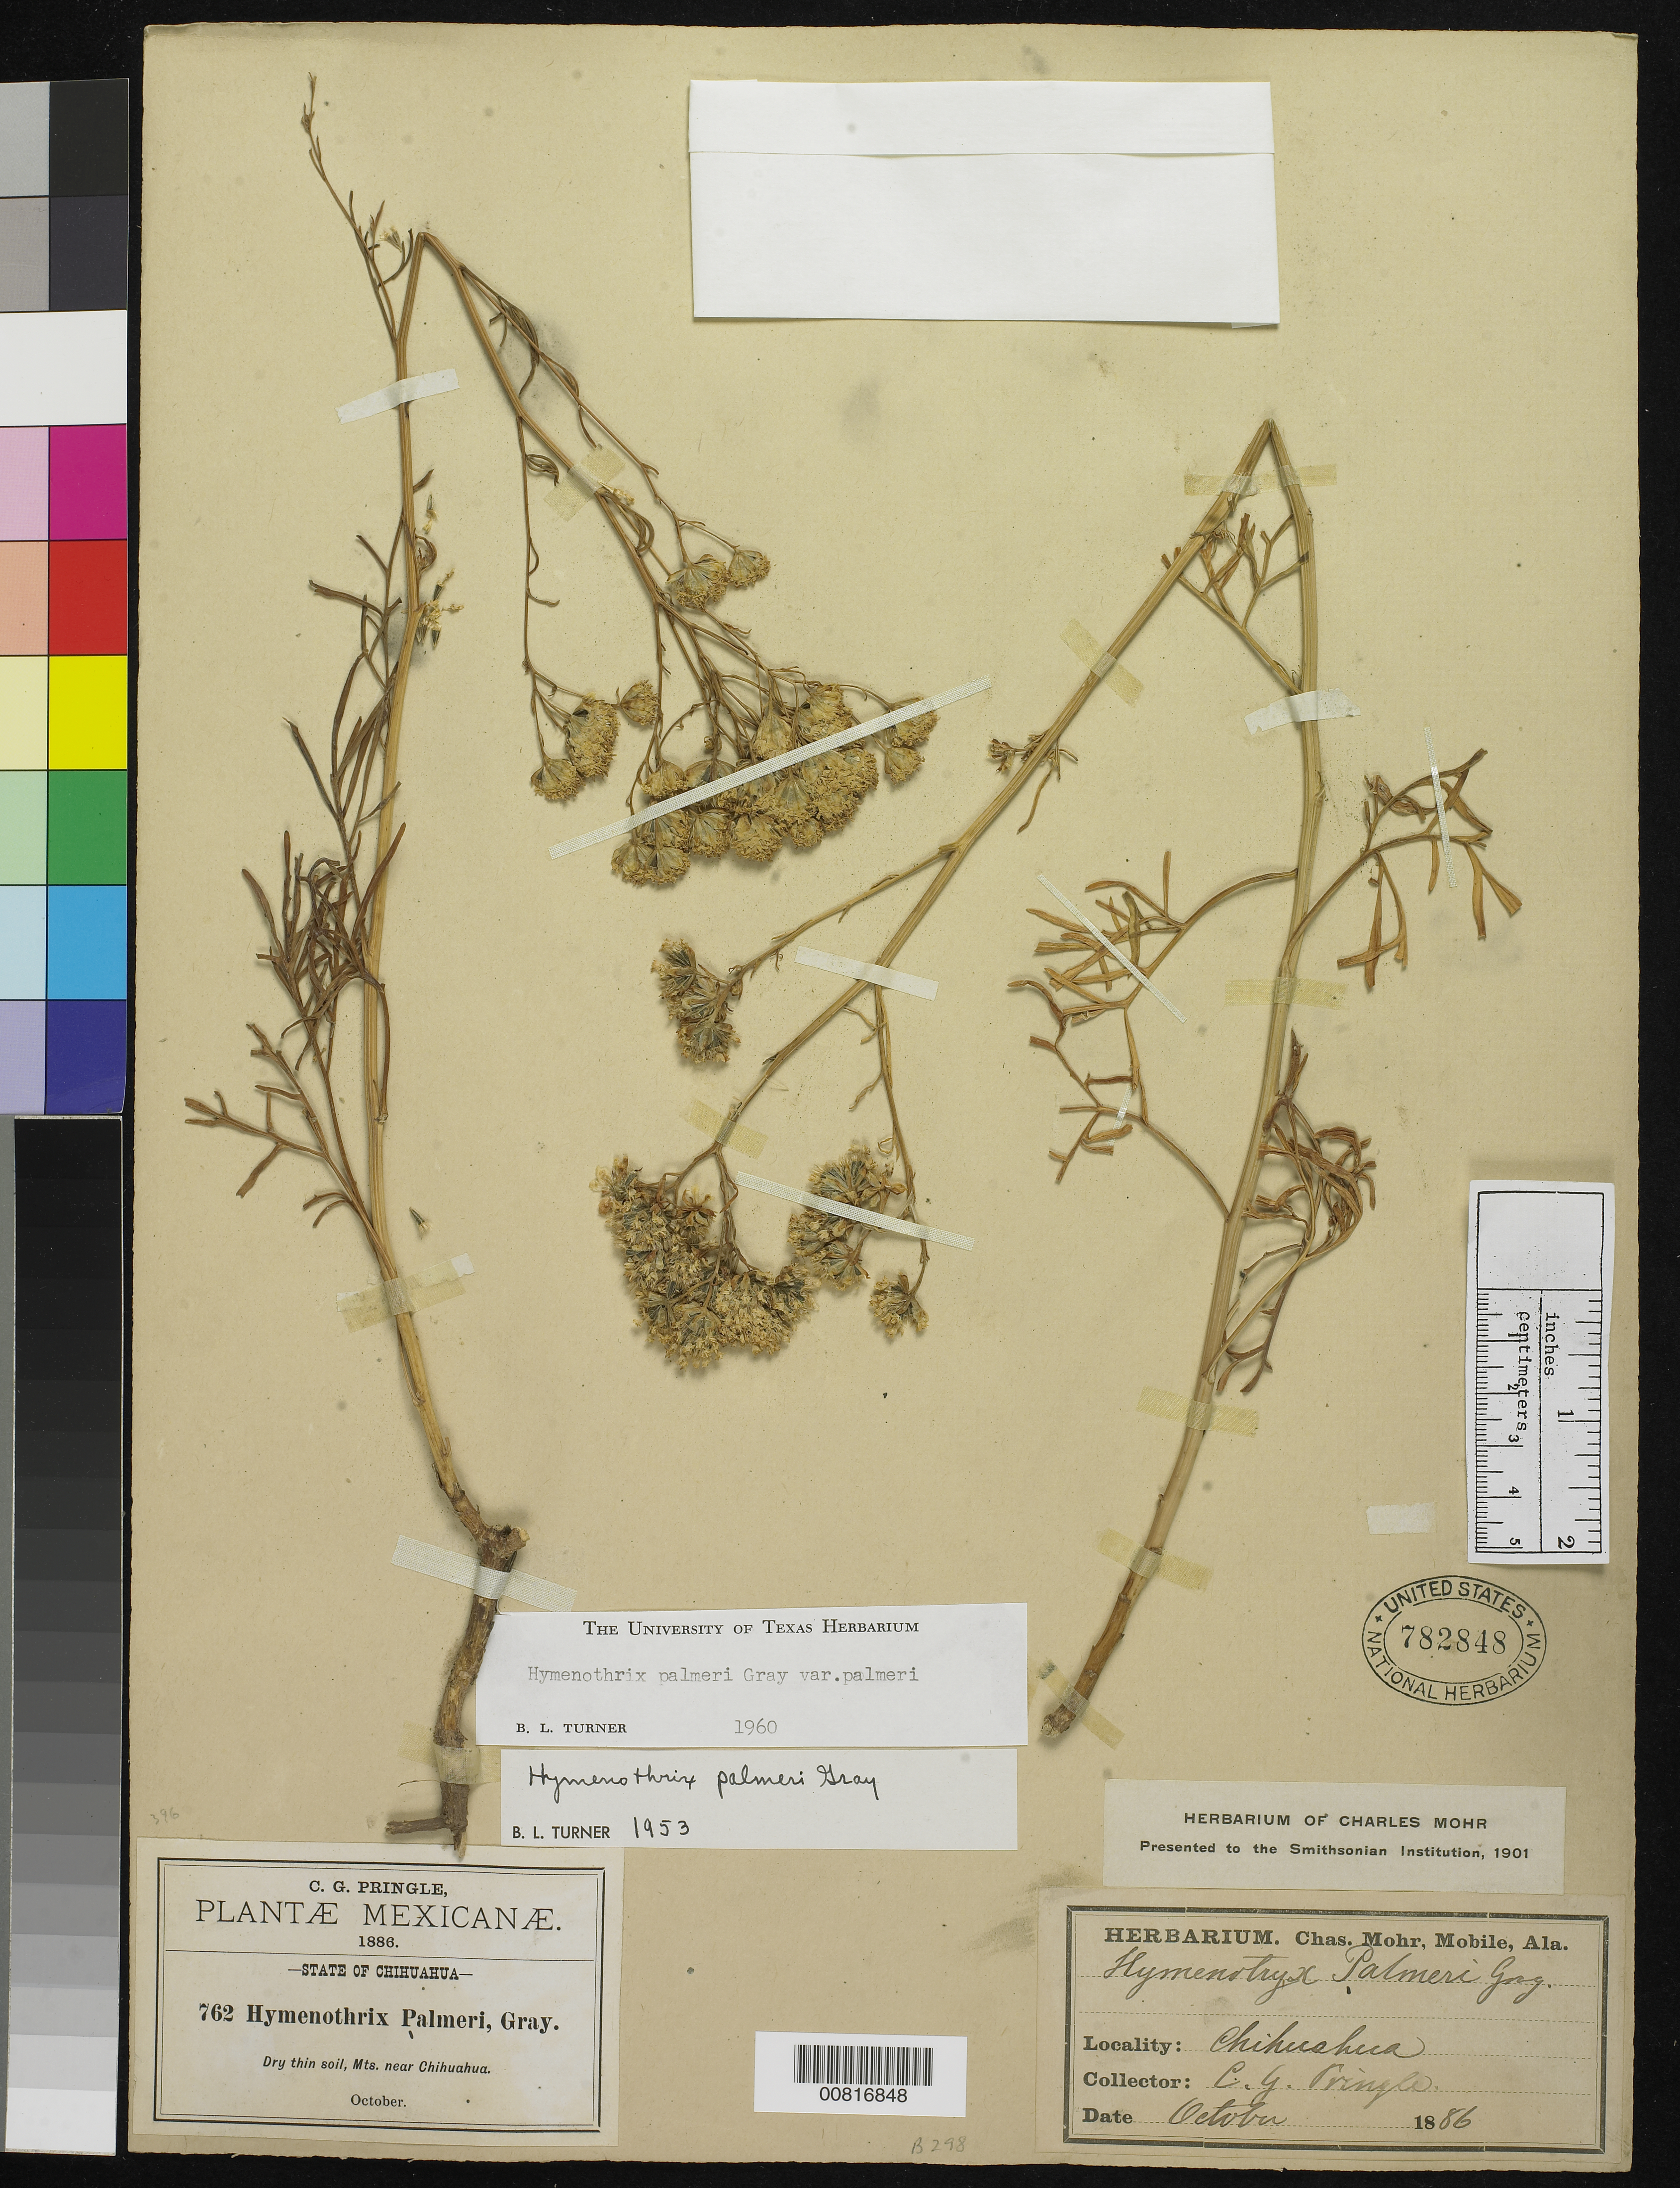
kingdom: Plantae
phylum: Tracheophyta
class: Magnoliopsida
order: Asterales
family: Asteraceae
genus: Hymenothrix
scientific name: Hymenothrix palmeri var. palmeri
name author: A. Gray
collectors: C. G. Pringle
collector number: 762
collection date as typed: Oct 1886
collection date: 1886-10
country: Mexico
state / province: Chihuahua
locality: Mts. Near Chihuahua.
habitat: Dry thin soil.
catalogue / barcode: US 782848